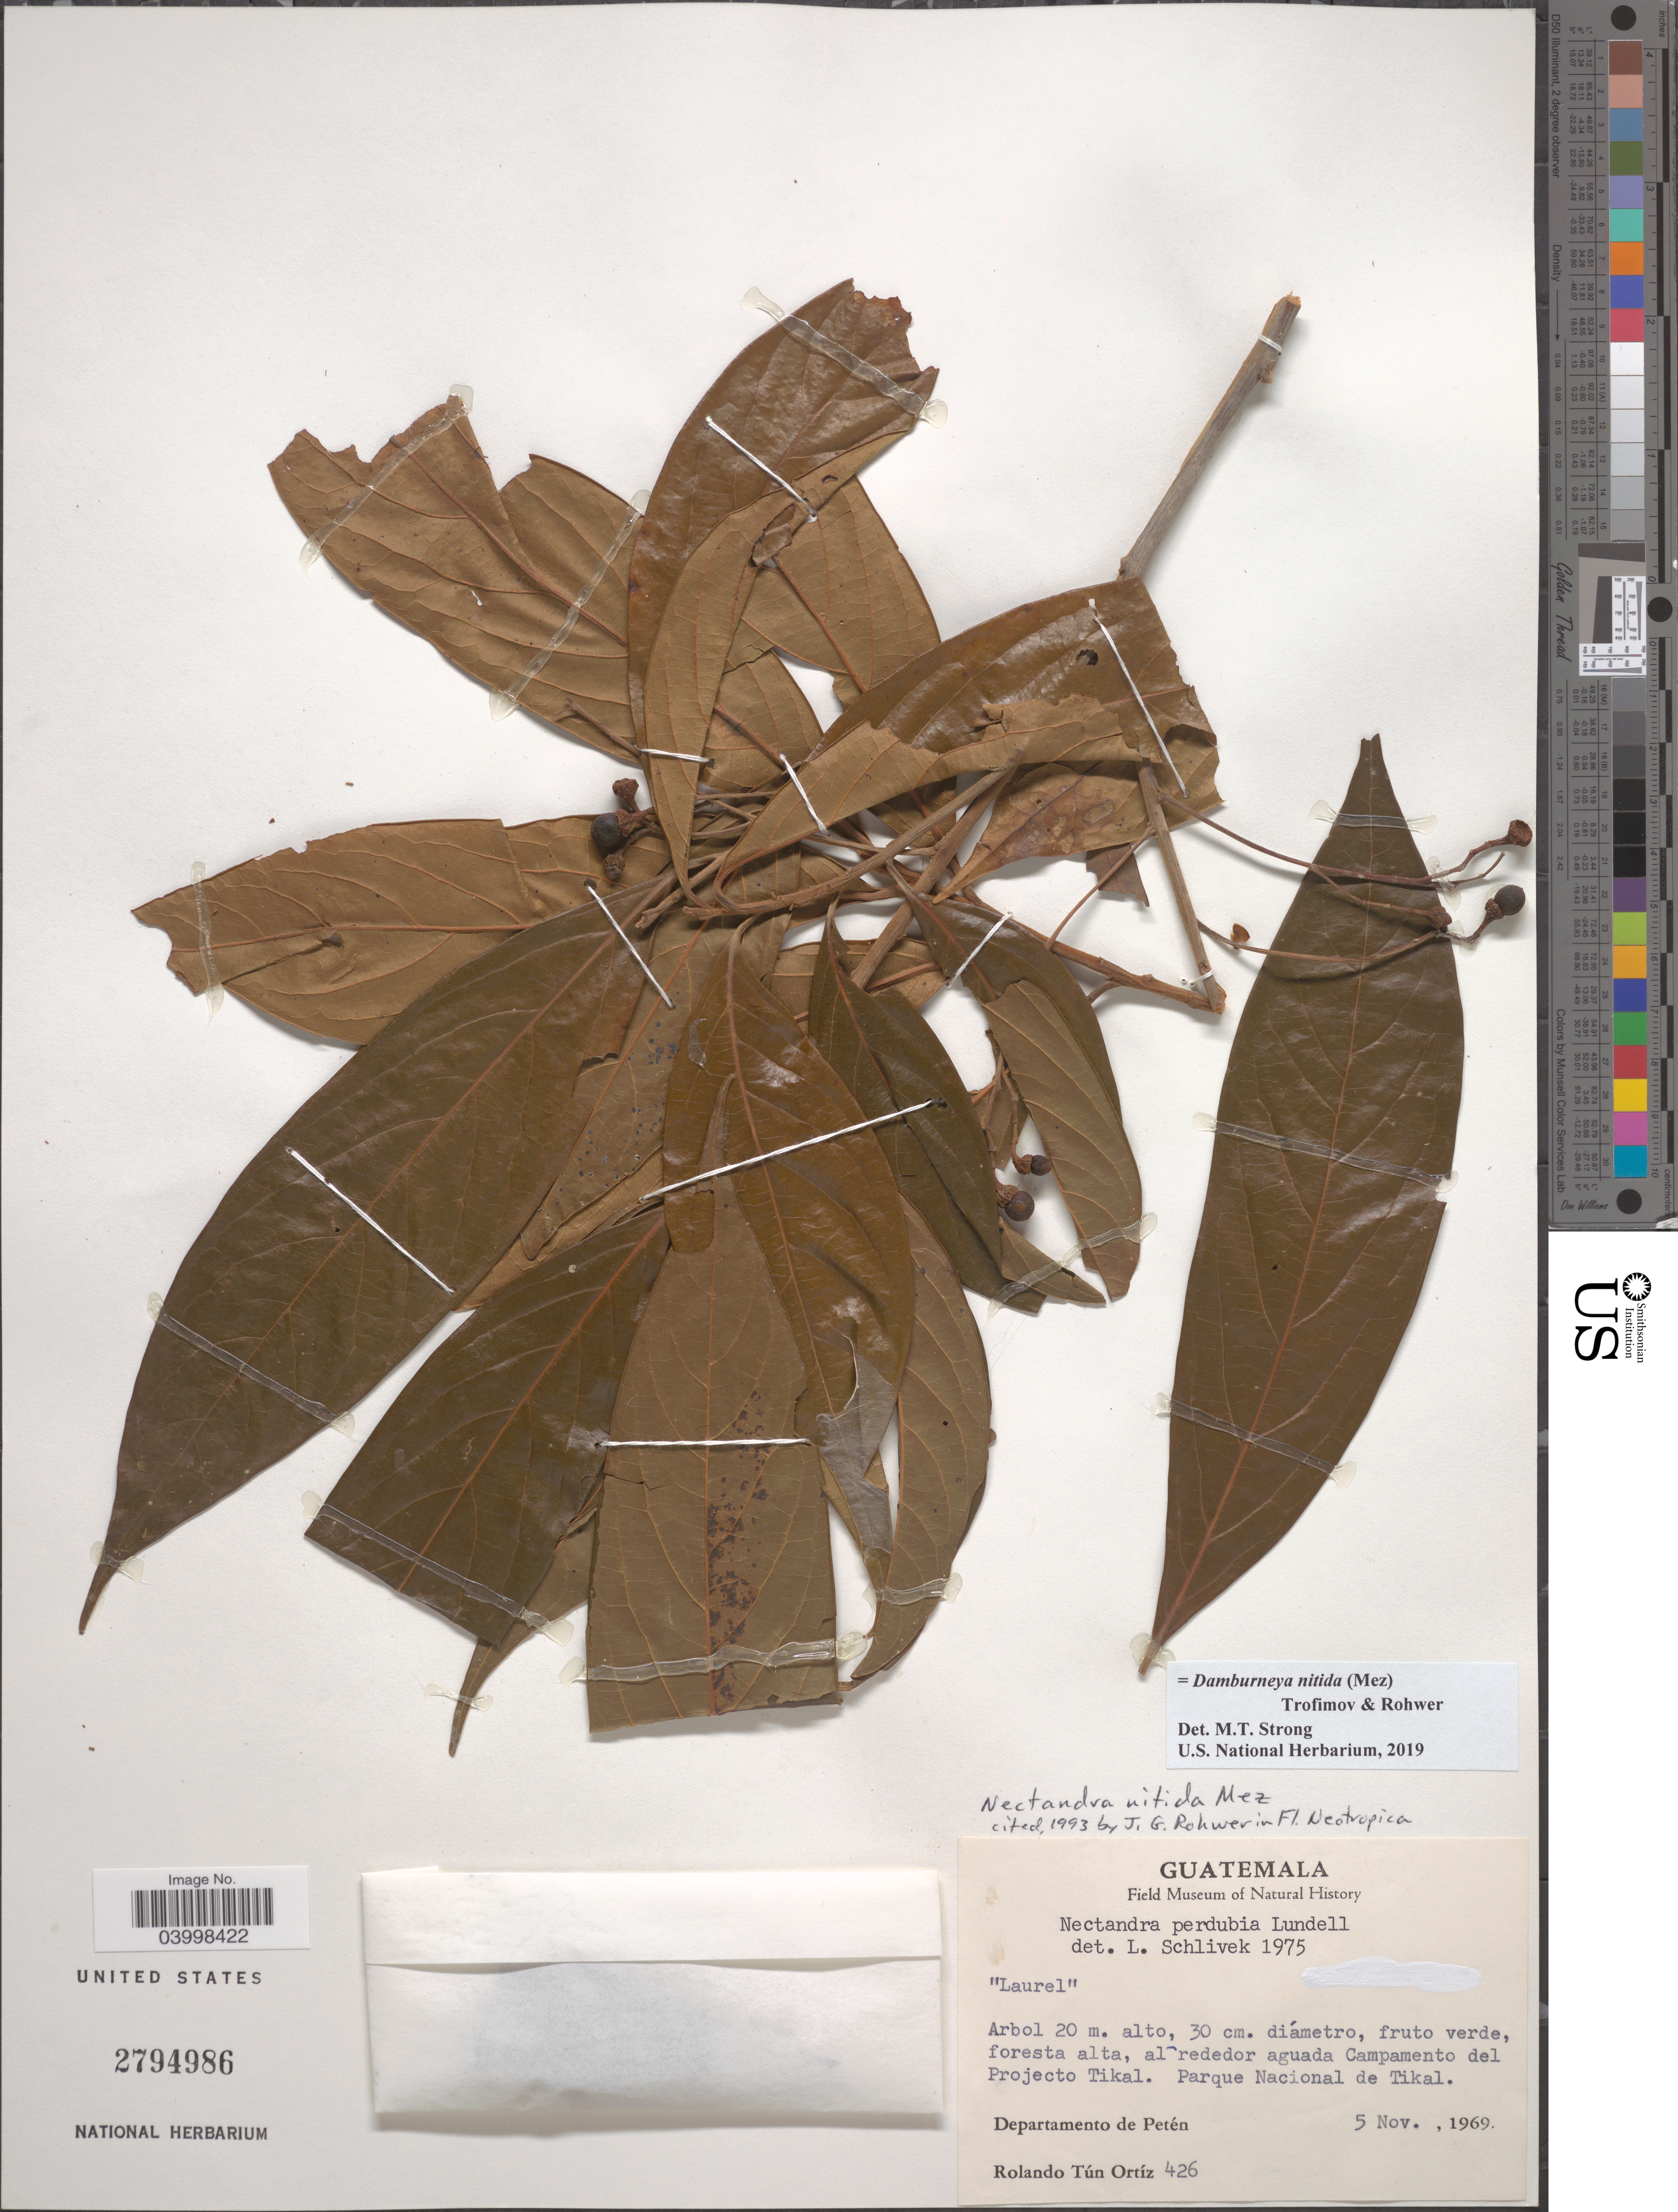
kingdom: Plantae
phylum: Tracheophyta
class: Magnoliopsida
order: Laurales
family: Lauraceae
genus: Damburneya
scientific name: Damburneya nitida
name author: (Mez) Trofimov & Rohwer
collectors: R. Tún Ortíz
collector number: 426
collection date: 1969-11-05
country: Guatemala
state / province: El Peten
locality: Alrededor aguada Campamento del Projecto Tikal. Parque Nacional de Tikal. Departamento de Petén.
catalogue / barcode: US 2794986